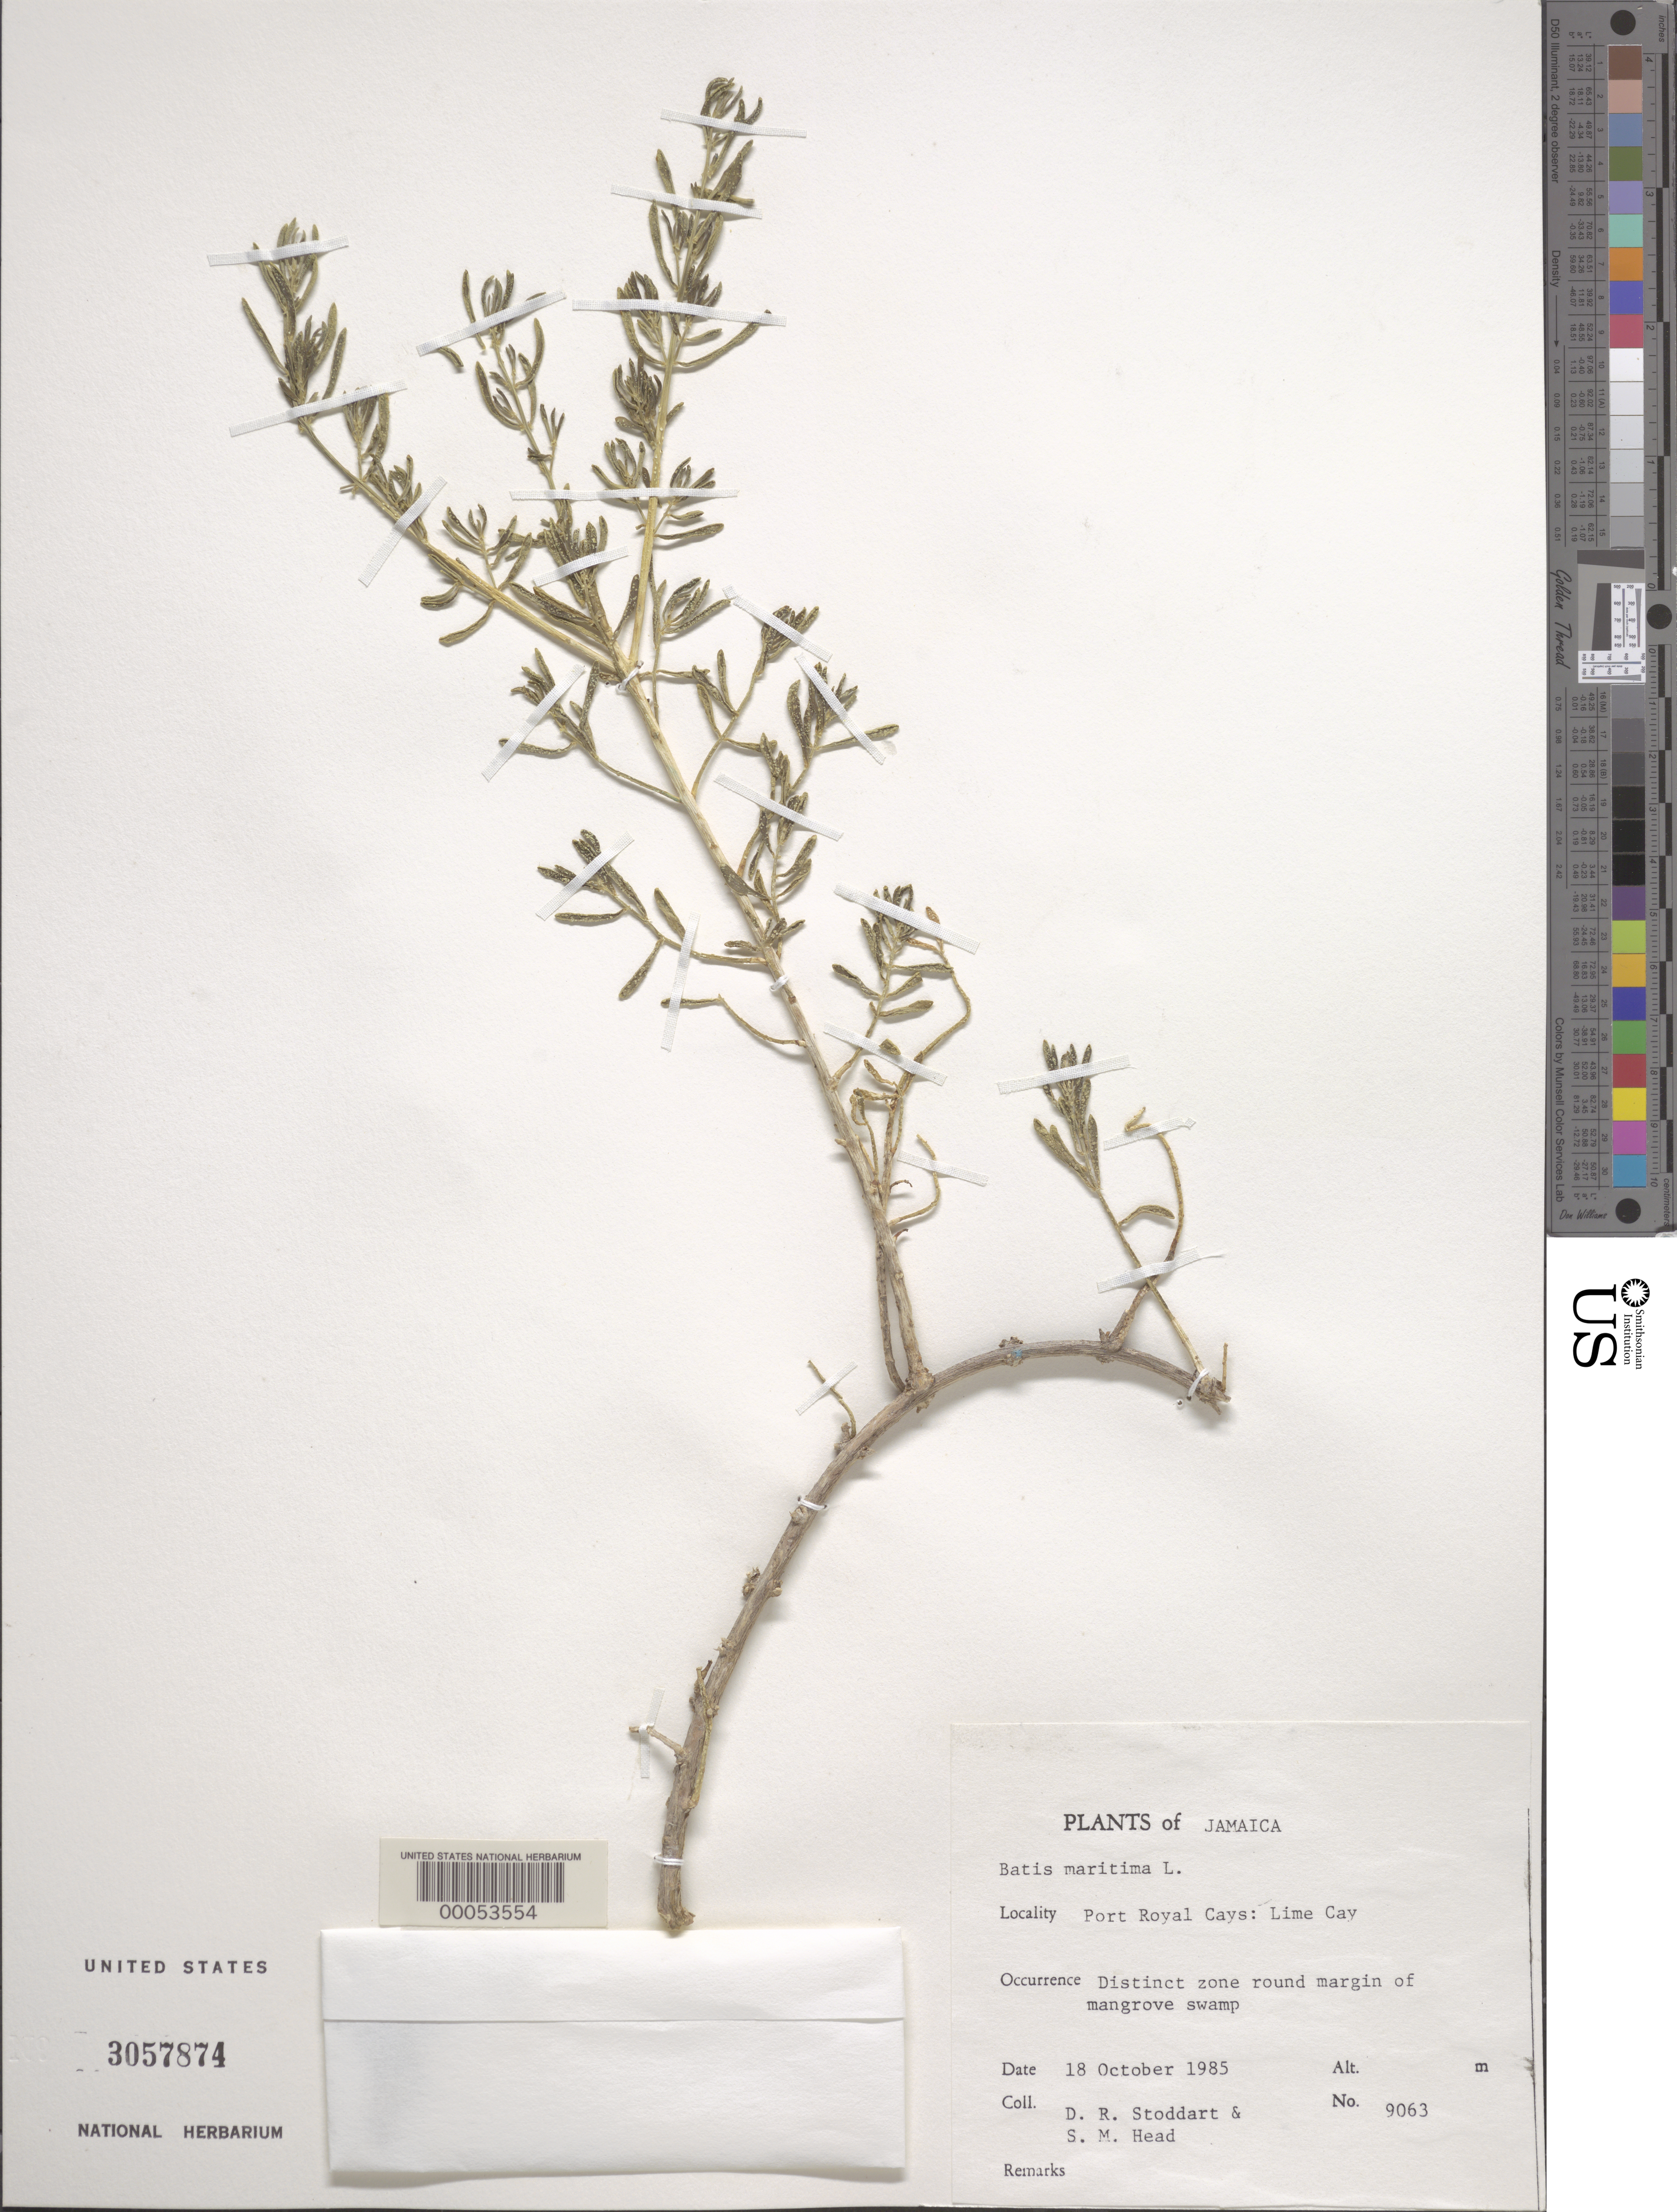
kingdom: Plantae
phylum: Tracheophyta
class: Magnoliopsida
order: Brassicales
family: Bataceae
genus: Batis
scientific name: Batis maritima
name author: L.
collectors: D. R. Stoddart & S. Head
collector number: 9063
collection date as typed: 18 Oct 1985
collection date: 1985-10-18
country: Jamaica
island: Greater Antilles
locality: Port royal cays: lime cay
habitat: Margin of mangrove swamp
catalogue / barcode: US 3057874